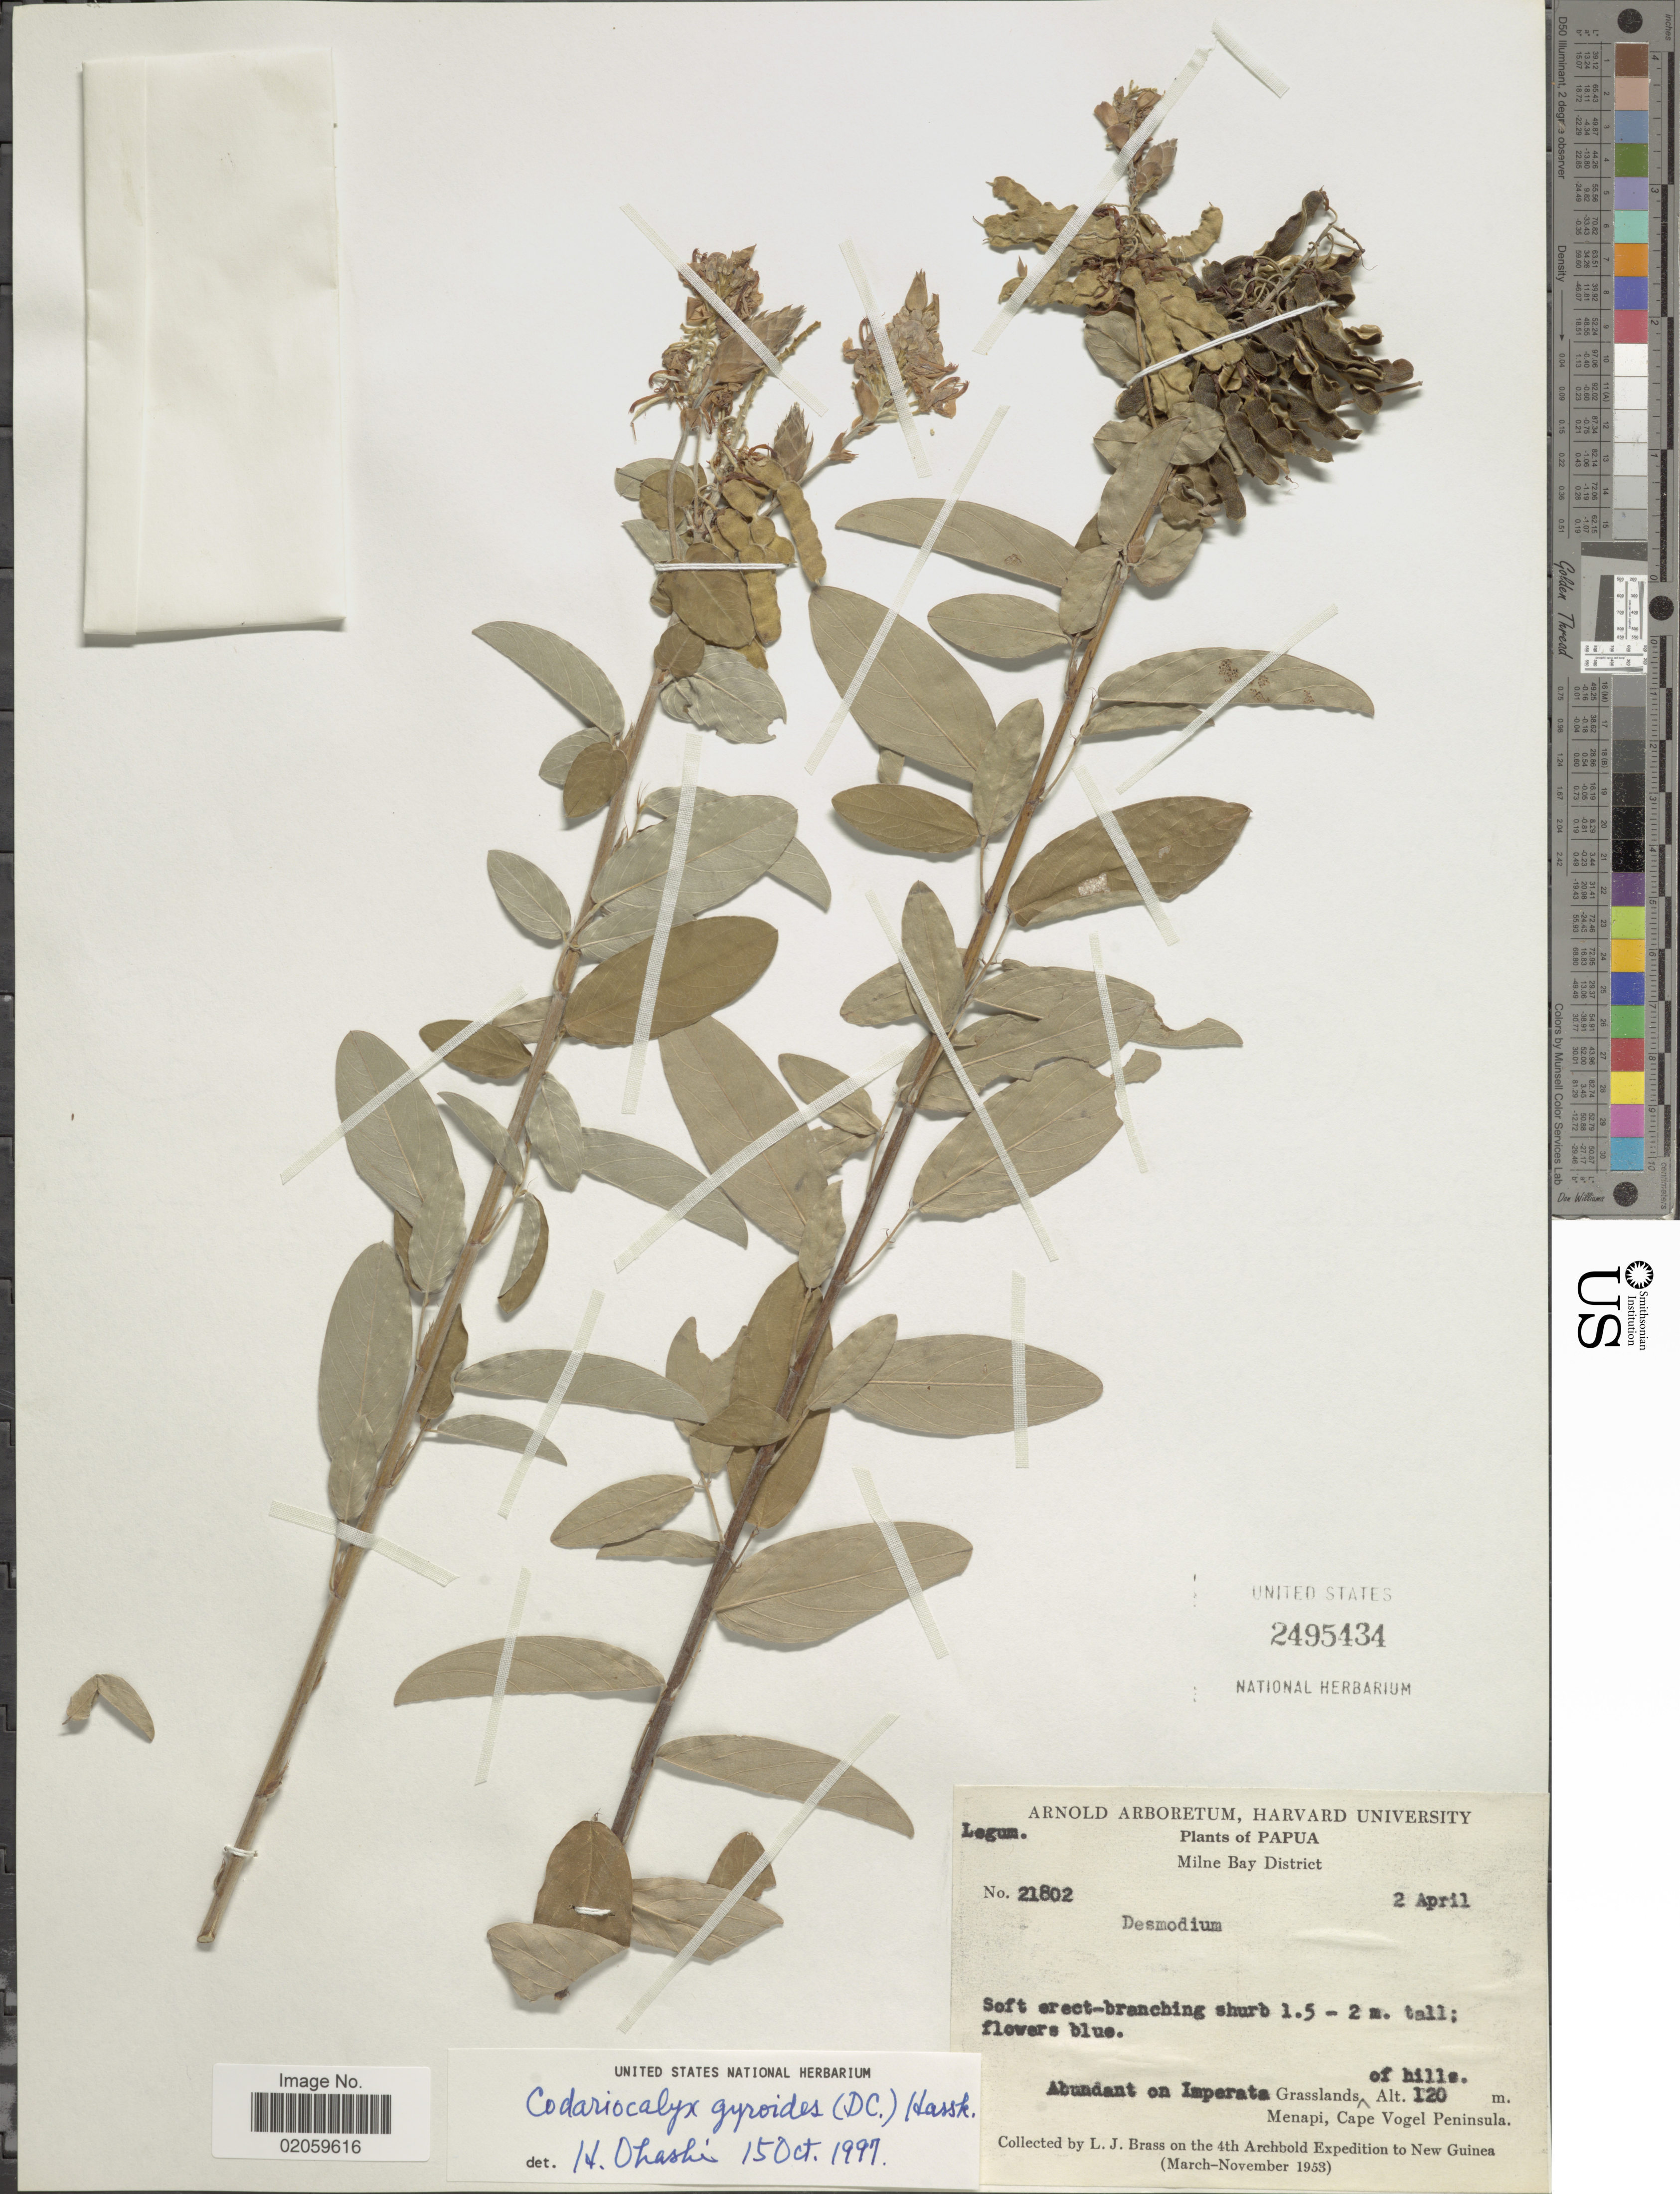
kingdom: Plantae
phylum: Tracheophyta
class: Magnoliopsida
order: Fabales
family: Fabaceae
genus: Codariocalyx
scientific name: Codariocalyx gyroides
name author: (Roxb. & Link) X.Y. Zhu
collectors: L. J. Brass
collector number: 21802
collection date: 1953-04-02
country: Papua New Guinea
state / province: Milne Bay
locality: Papua, Menapi, Cape Vogel Peninsula, New Guinea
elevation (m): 120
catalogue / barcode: US 2495434